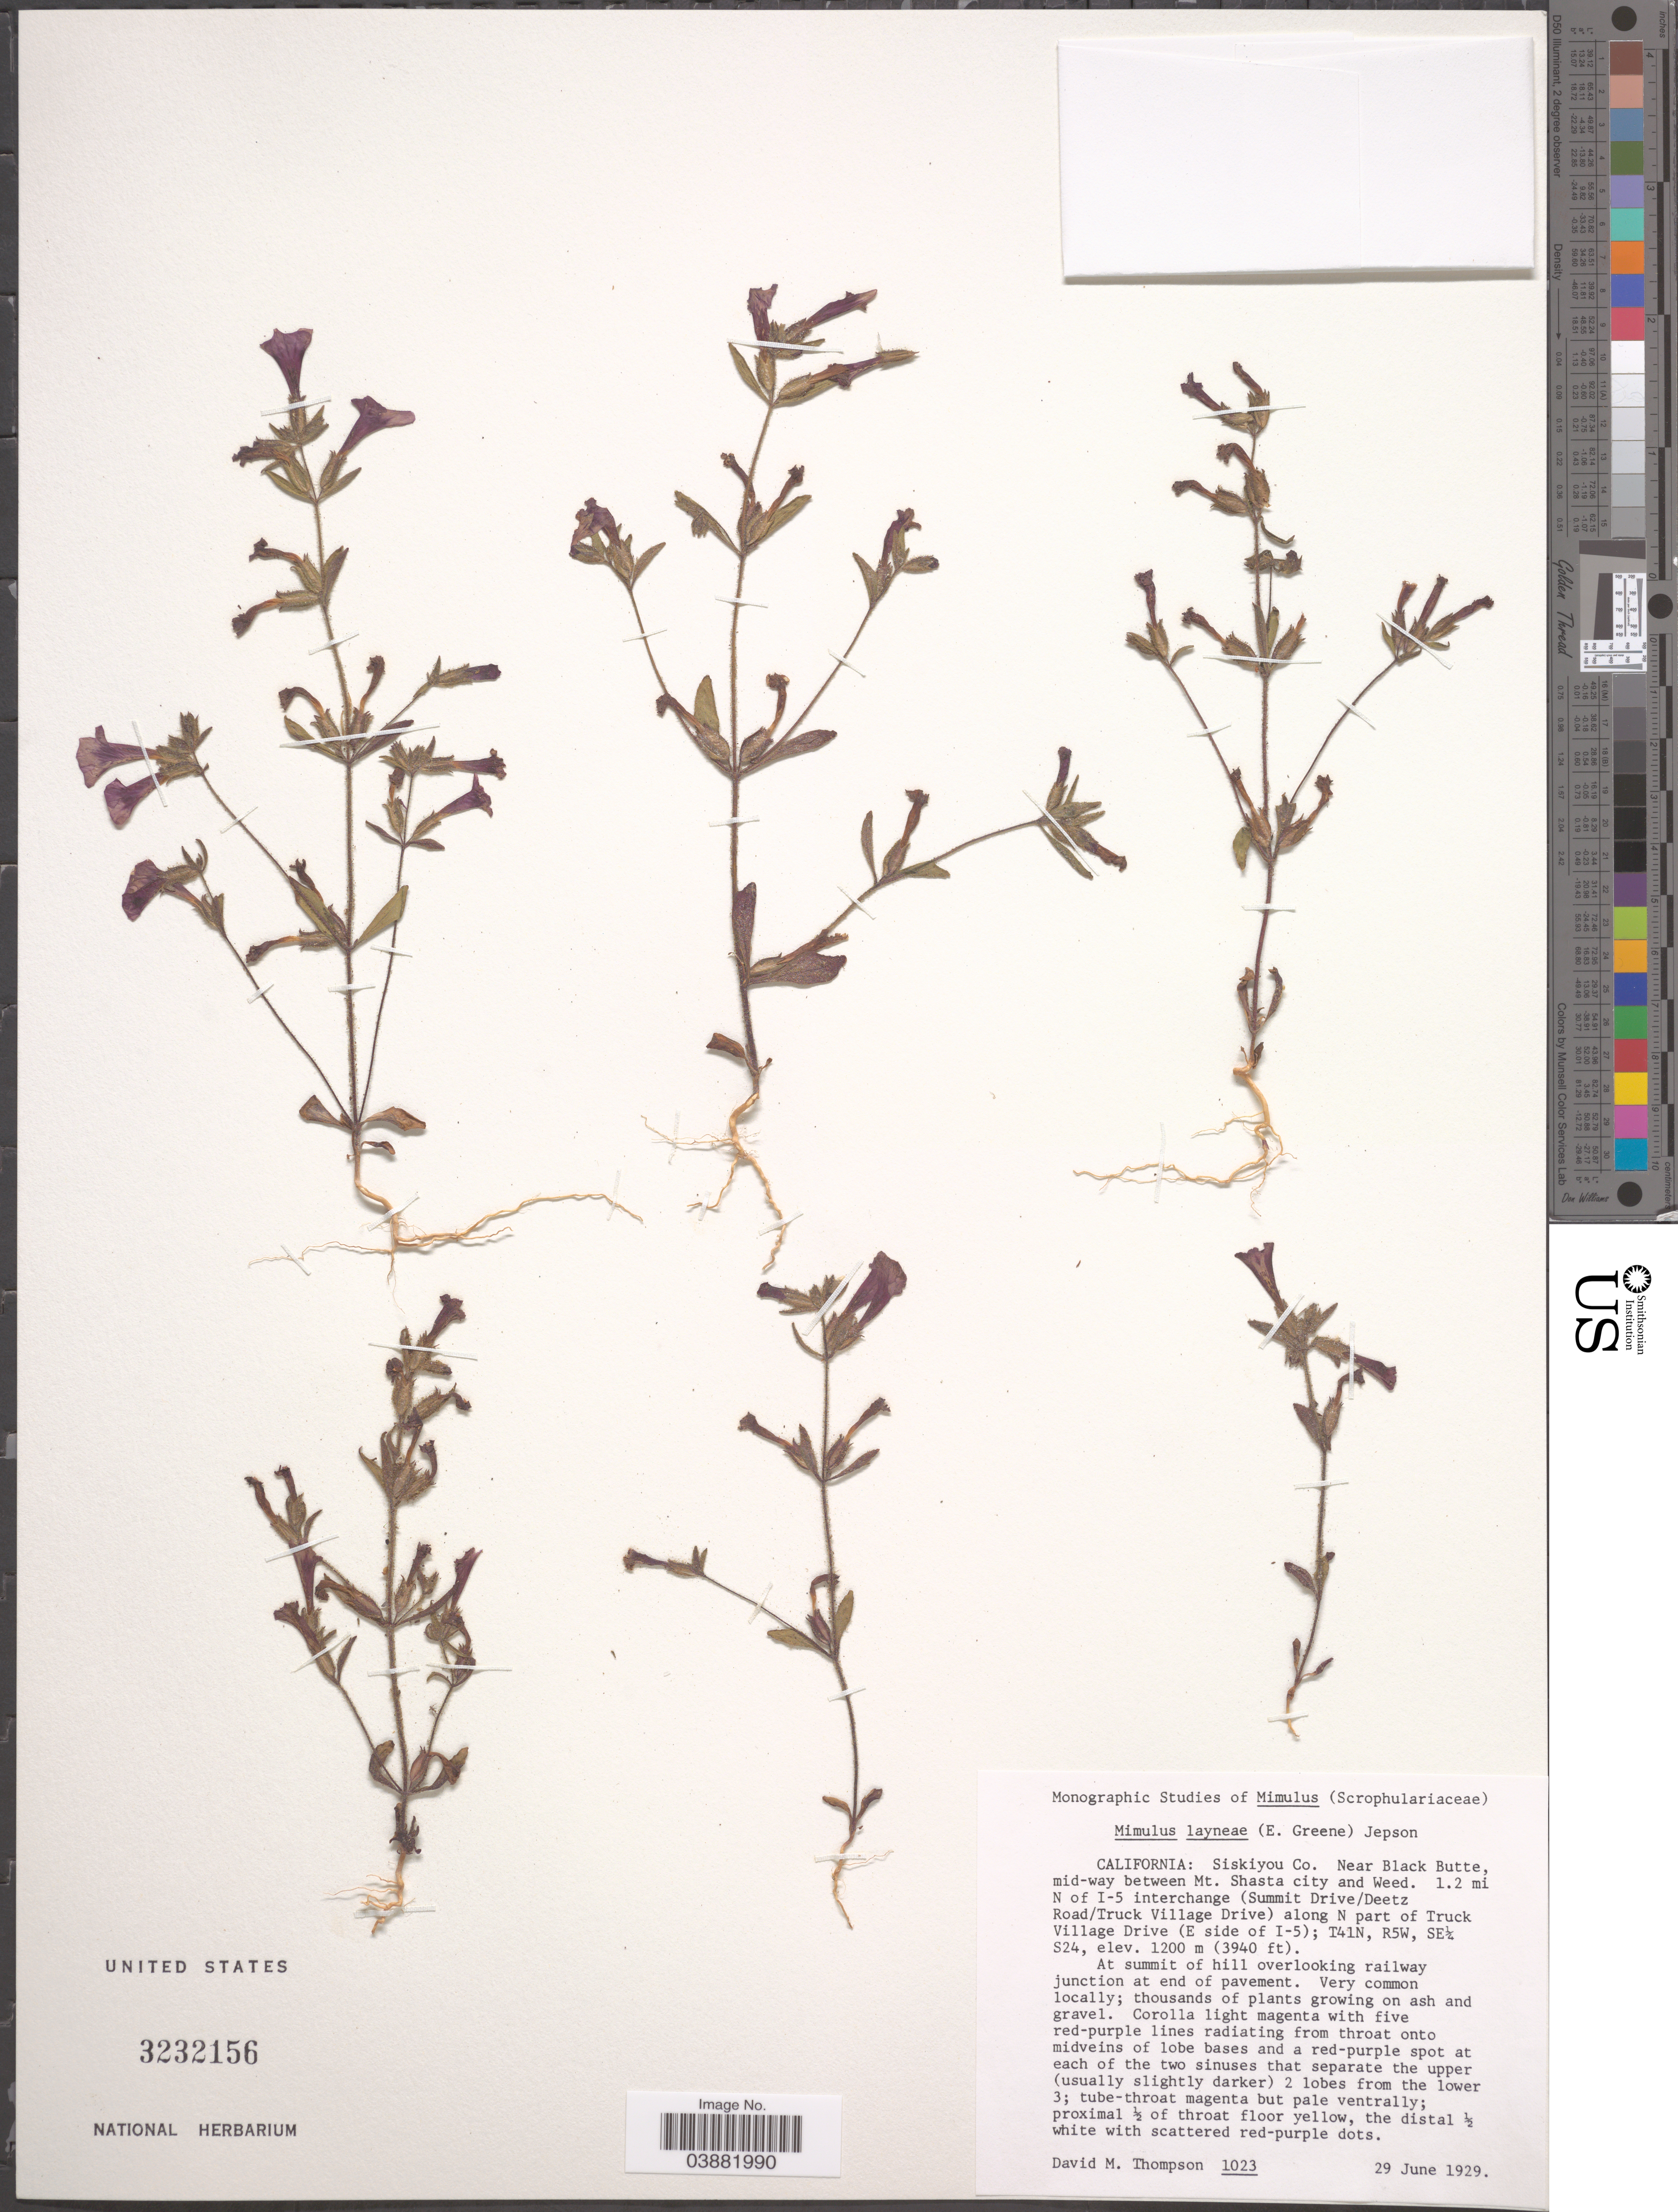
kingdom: Plantae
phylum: Tracheophyta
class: Magnoliopsida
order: Lamiales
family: Phrymaceae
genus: Mimulus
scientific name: Mimulus layneae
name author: (Greene) Jeps.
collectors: D. M. Thompson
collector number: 1023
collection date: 1929-06-29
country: United States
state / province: California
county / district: Siskiyou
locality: Siskiyou Co. Near Black Butte, mid-way between Mt. Shasta city and Weed. 1.2 mi N of I-5 interchange (Summit Drive/Deetz Road/Truck Village Drive) along N part of Truck Village Drive (E side of I-5); T41N, R5W, SE½ S24.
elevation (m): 1200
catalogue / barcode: US 3232156